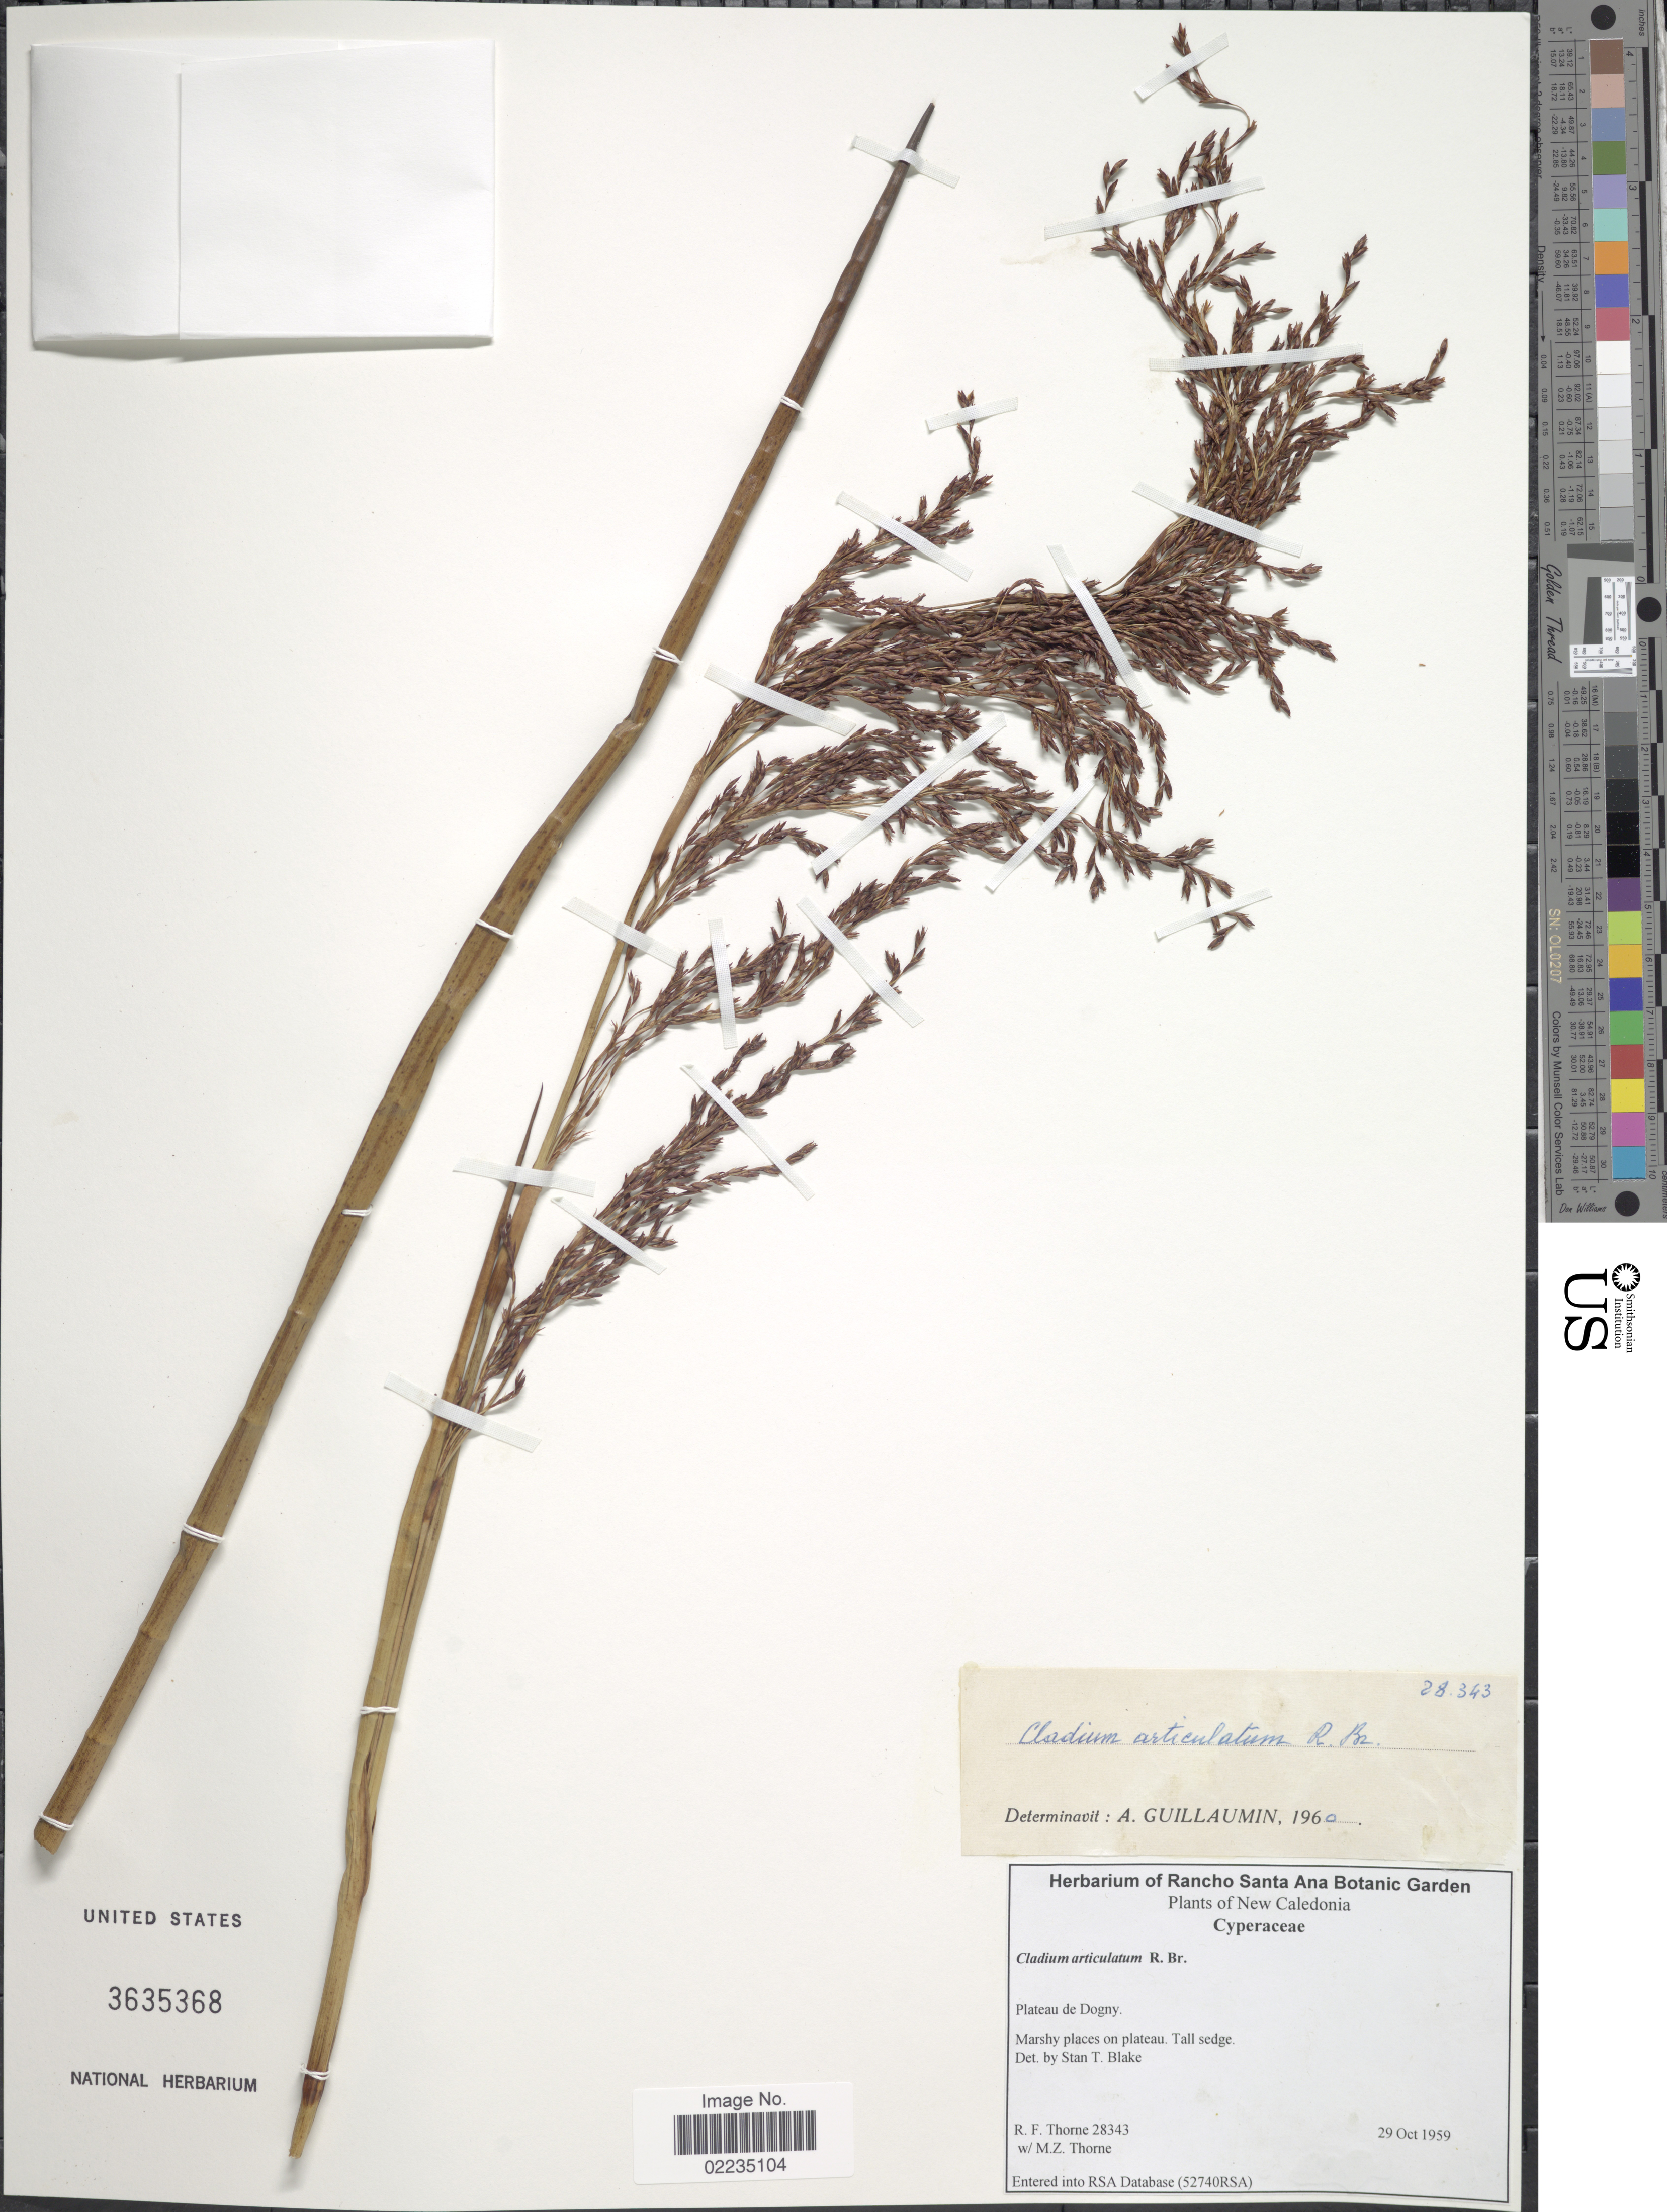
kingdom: Plantae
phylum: Tracheophyta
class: Liliopsida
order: Poales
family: Cyperaceae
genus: Machaerina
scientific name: Machaerina articulata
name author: (R. Br.) T. Koyama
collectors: R. F. Thorne & M. Thorne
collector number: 28343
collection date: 1959-10-29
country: New Caledonia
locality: Plateau de Dogny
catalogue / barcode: US 3635368